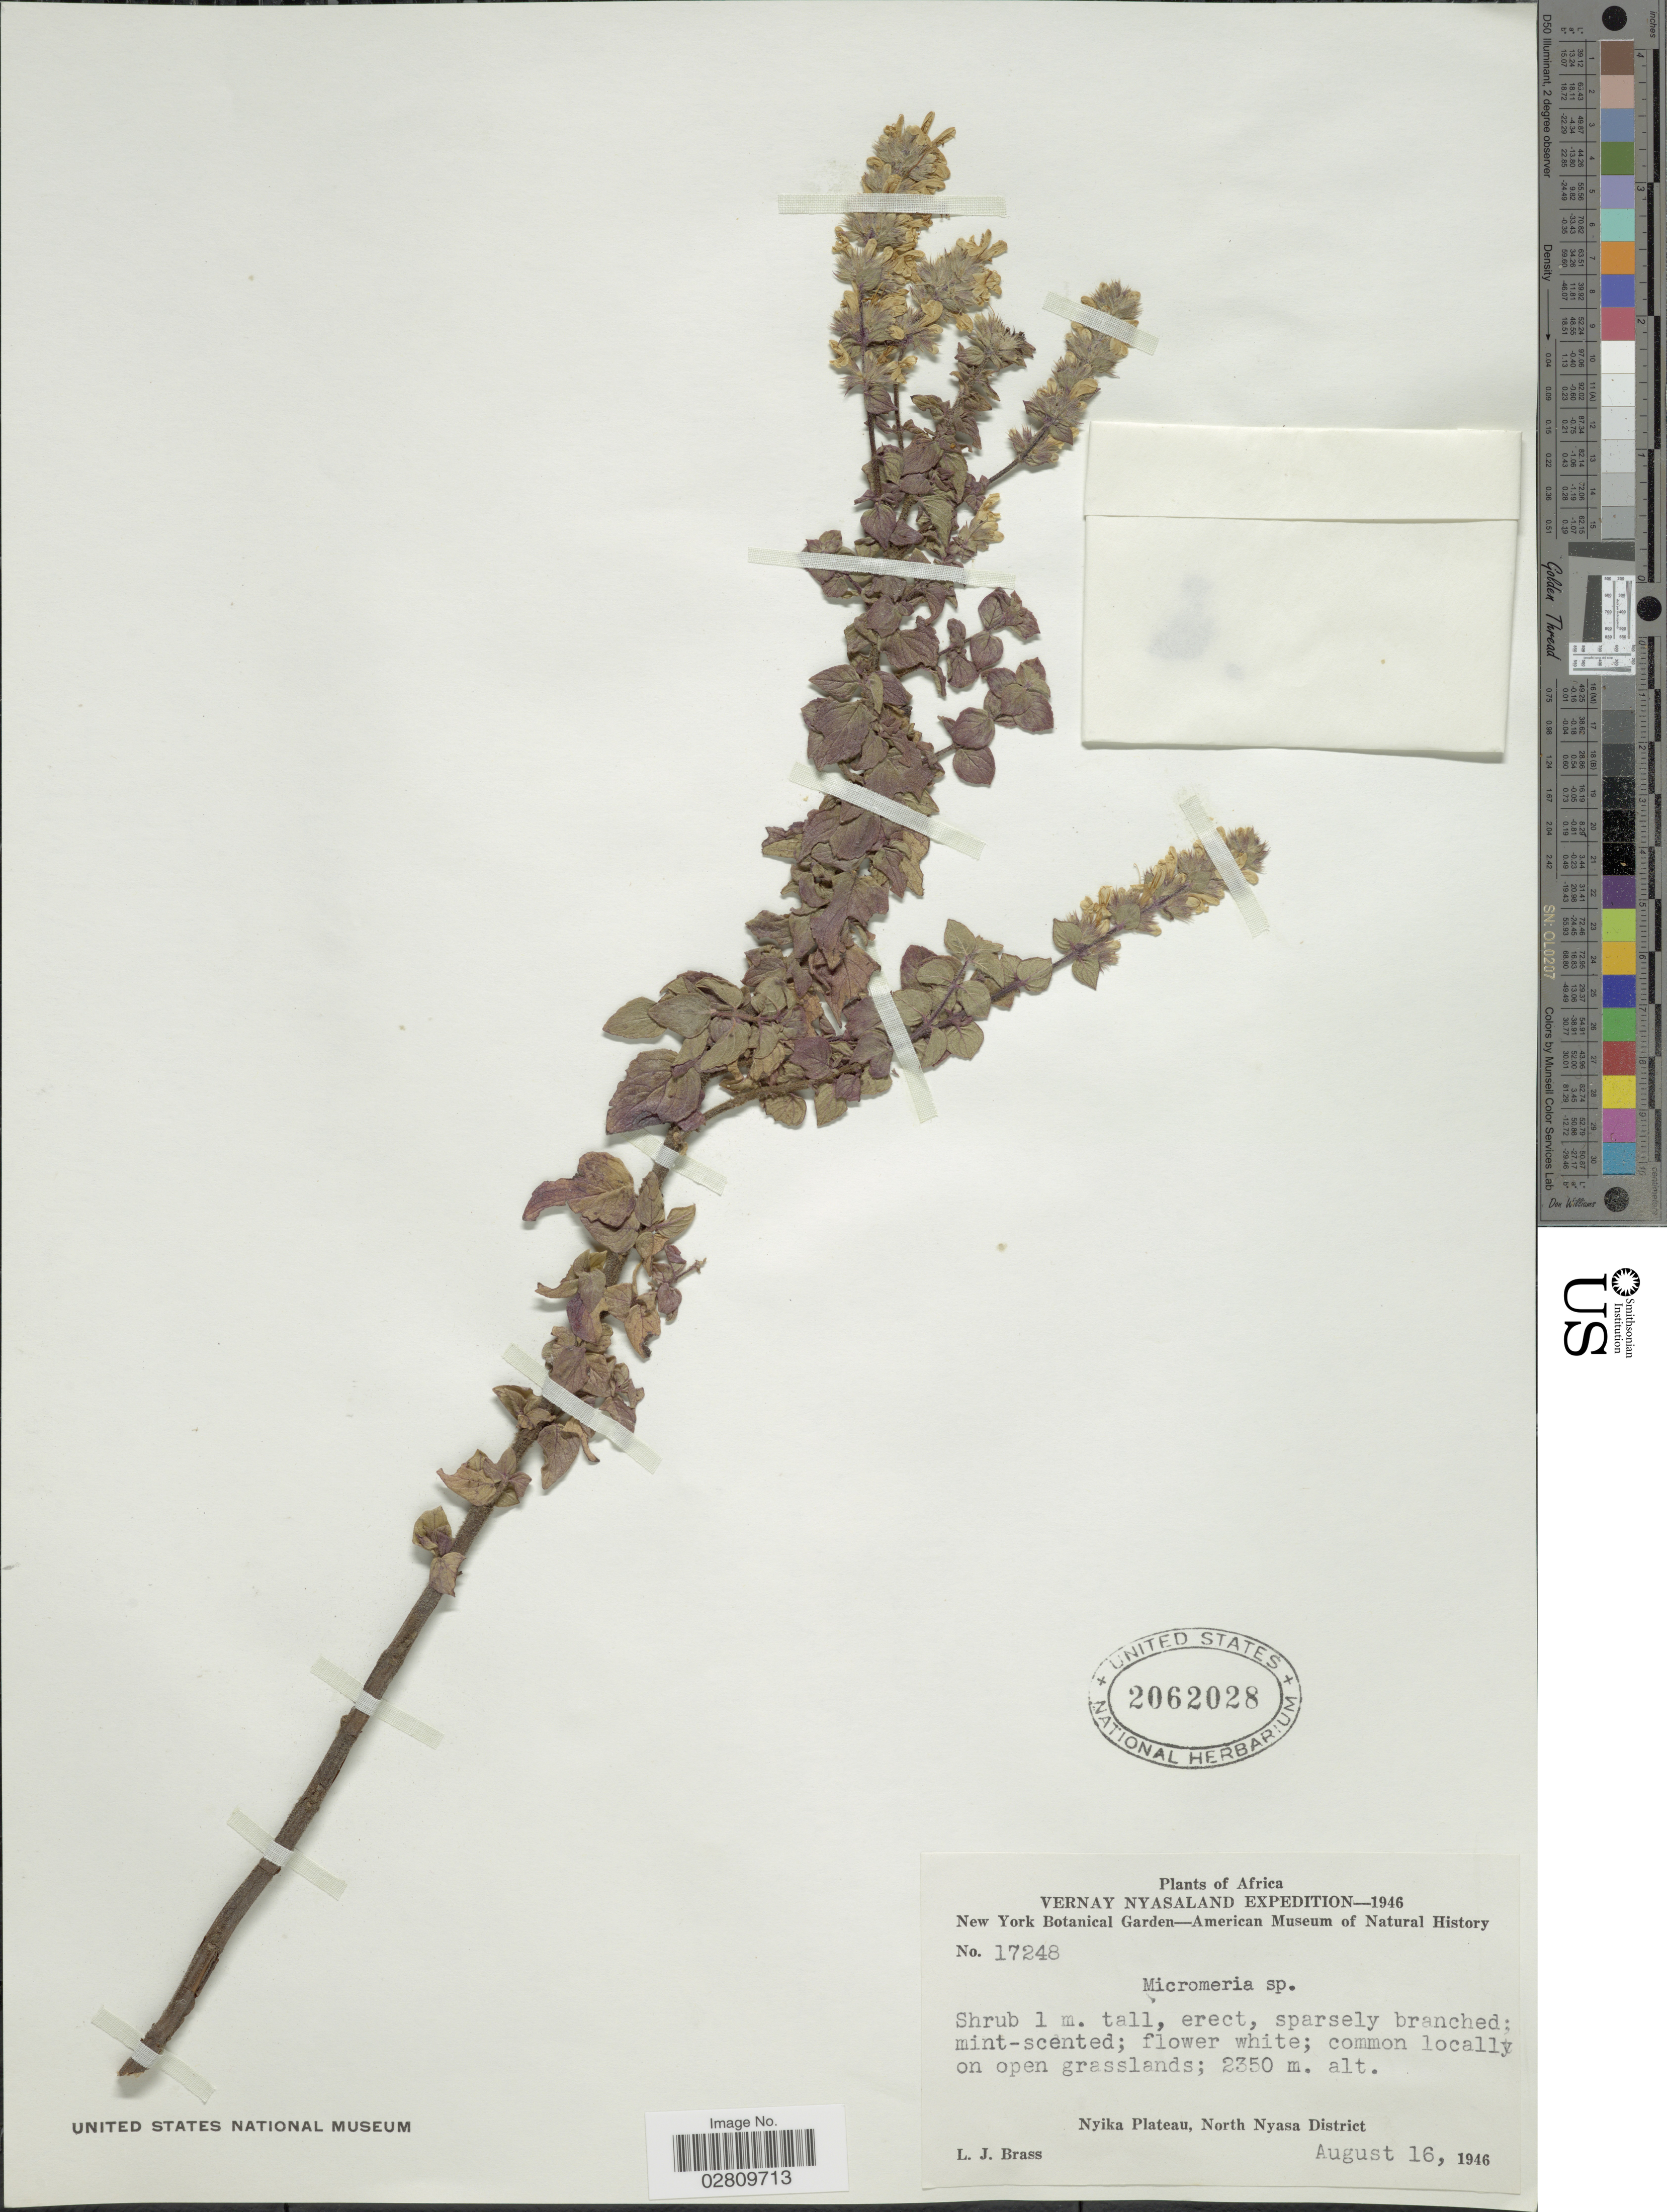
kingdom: Plantae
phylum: Tracheophyta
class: Magnoliopsida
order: Lamiales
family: Lamiaceae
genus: Micromeria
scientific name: Micromeria sp.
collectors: L. J. Brass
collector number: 17248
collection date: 1946-08-16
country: Malawi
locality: Vernay Nyasaland. Nyika Plateau, North Nyasa District.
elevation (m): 2350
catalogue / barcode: US 2062028